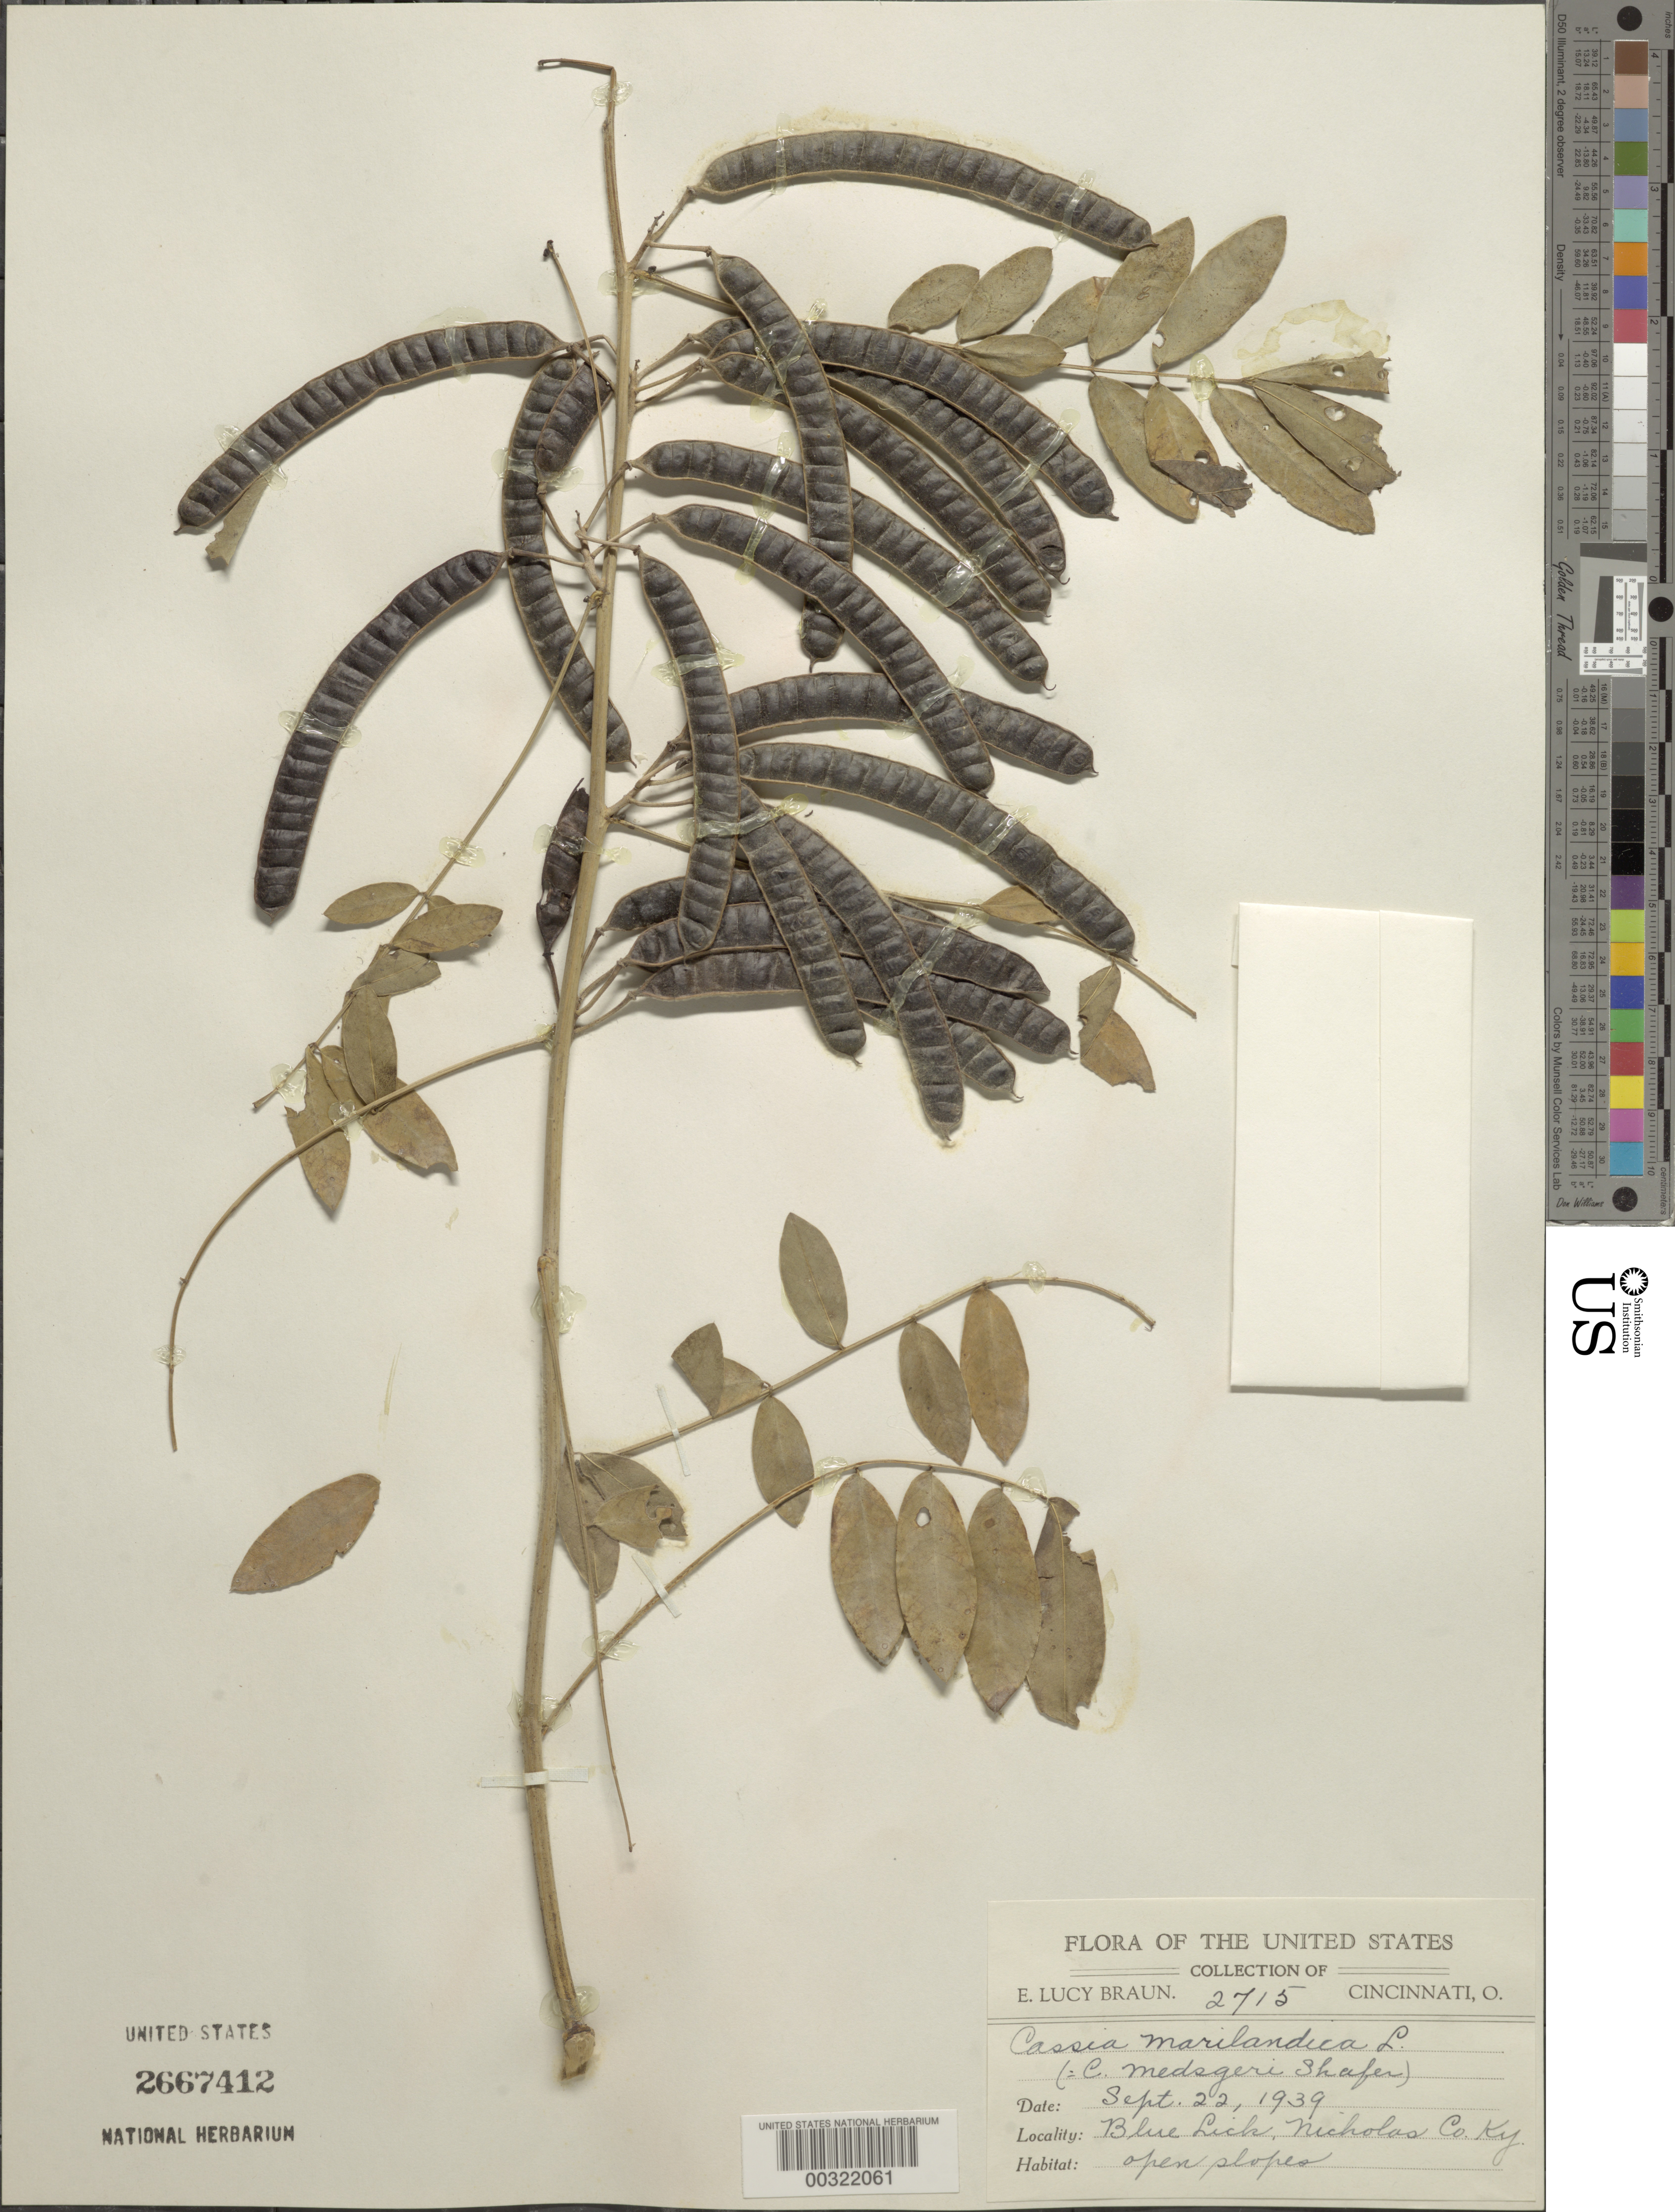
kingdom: Plantae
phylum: Tracheophyta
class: Magnoliopsida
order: Fabales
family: Fabaceae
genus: Senna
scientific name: Senna marilandica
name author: (L.) Link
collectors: E. L. Braun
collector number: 2715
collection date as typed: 22 Sep 1939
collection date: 1939-09-22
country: United States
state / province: Kentucky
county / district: Nicholas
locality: Blue lick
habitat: Open slopes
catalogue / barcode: US 2667412